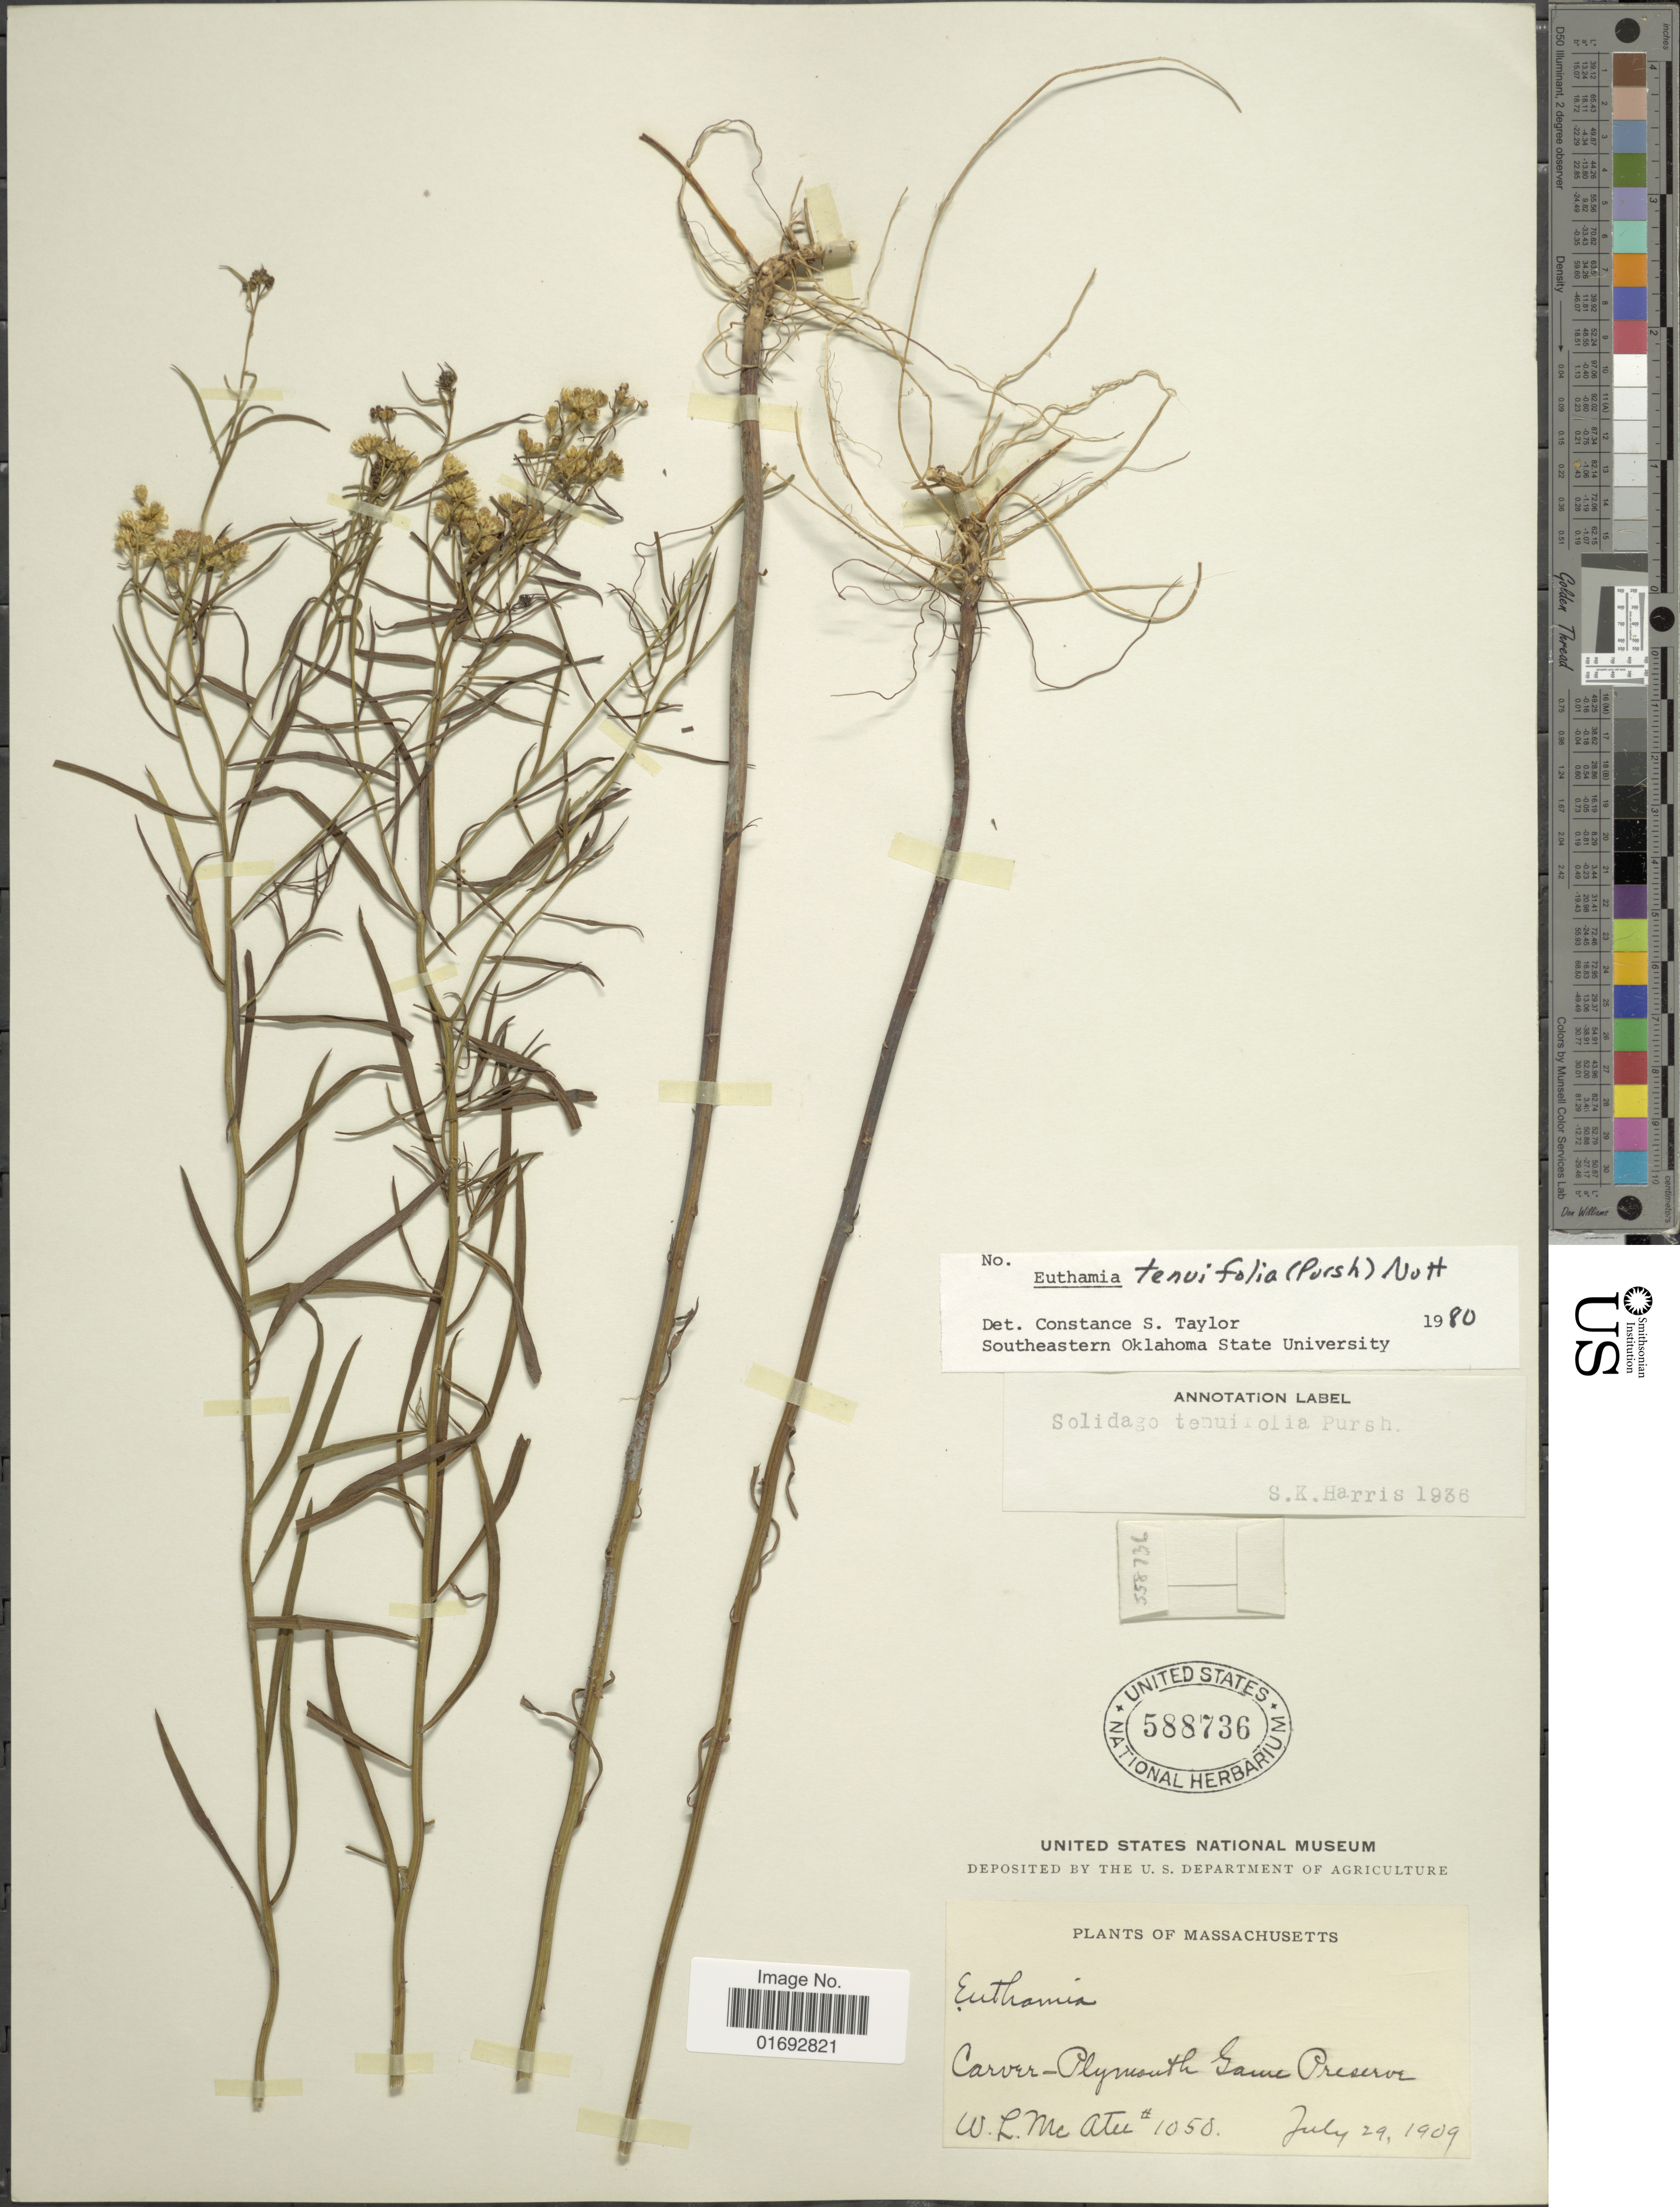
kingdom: Plantae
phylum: Tracheophyta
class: Magnoliopsida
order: Asterales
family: Asteraceae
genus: Euthamia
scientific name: Euthamia tenuifolia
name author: (Pursh) Nutt.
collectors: W. McAtee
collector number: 1050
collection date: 1909-07-29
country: United States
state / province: Massachusetts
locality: Carver-Plymouth Game Preserve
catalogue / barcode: US 588736